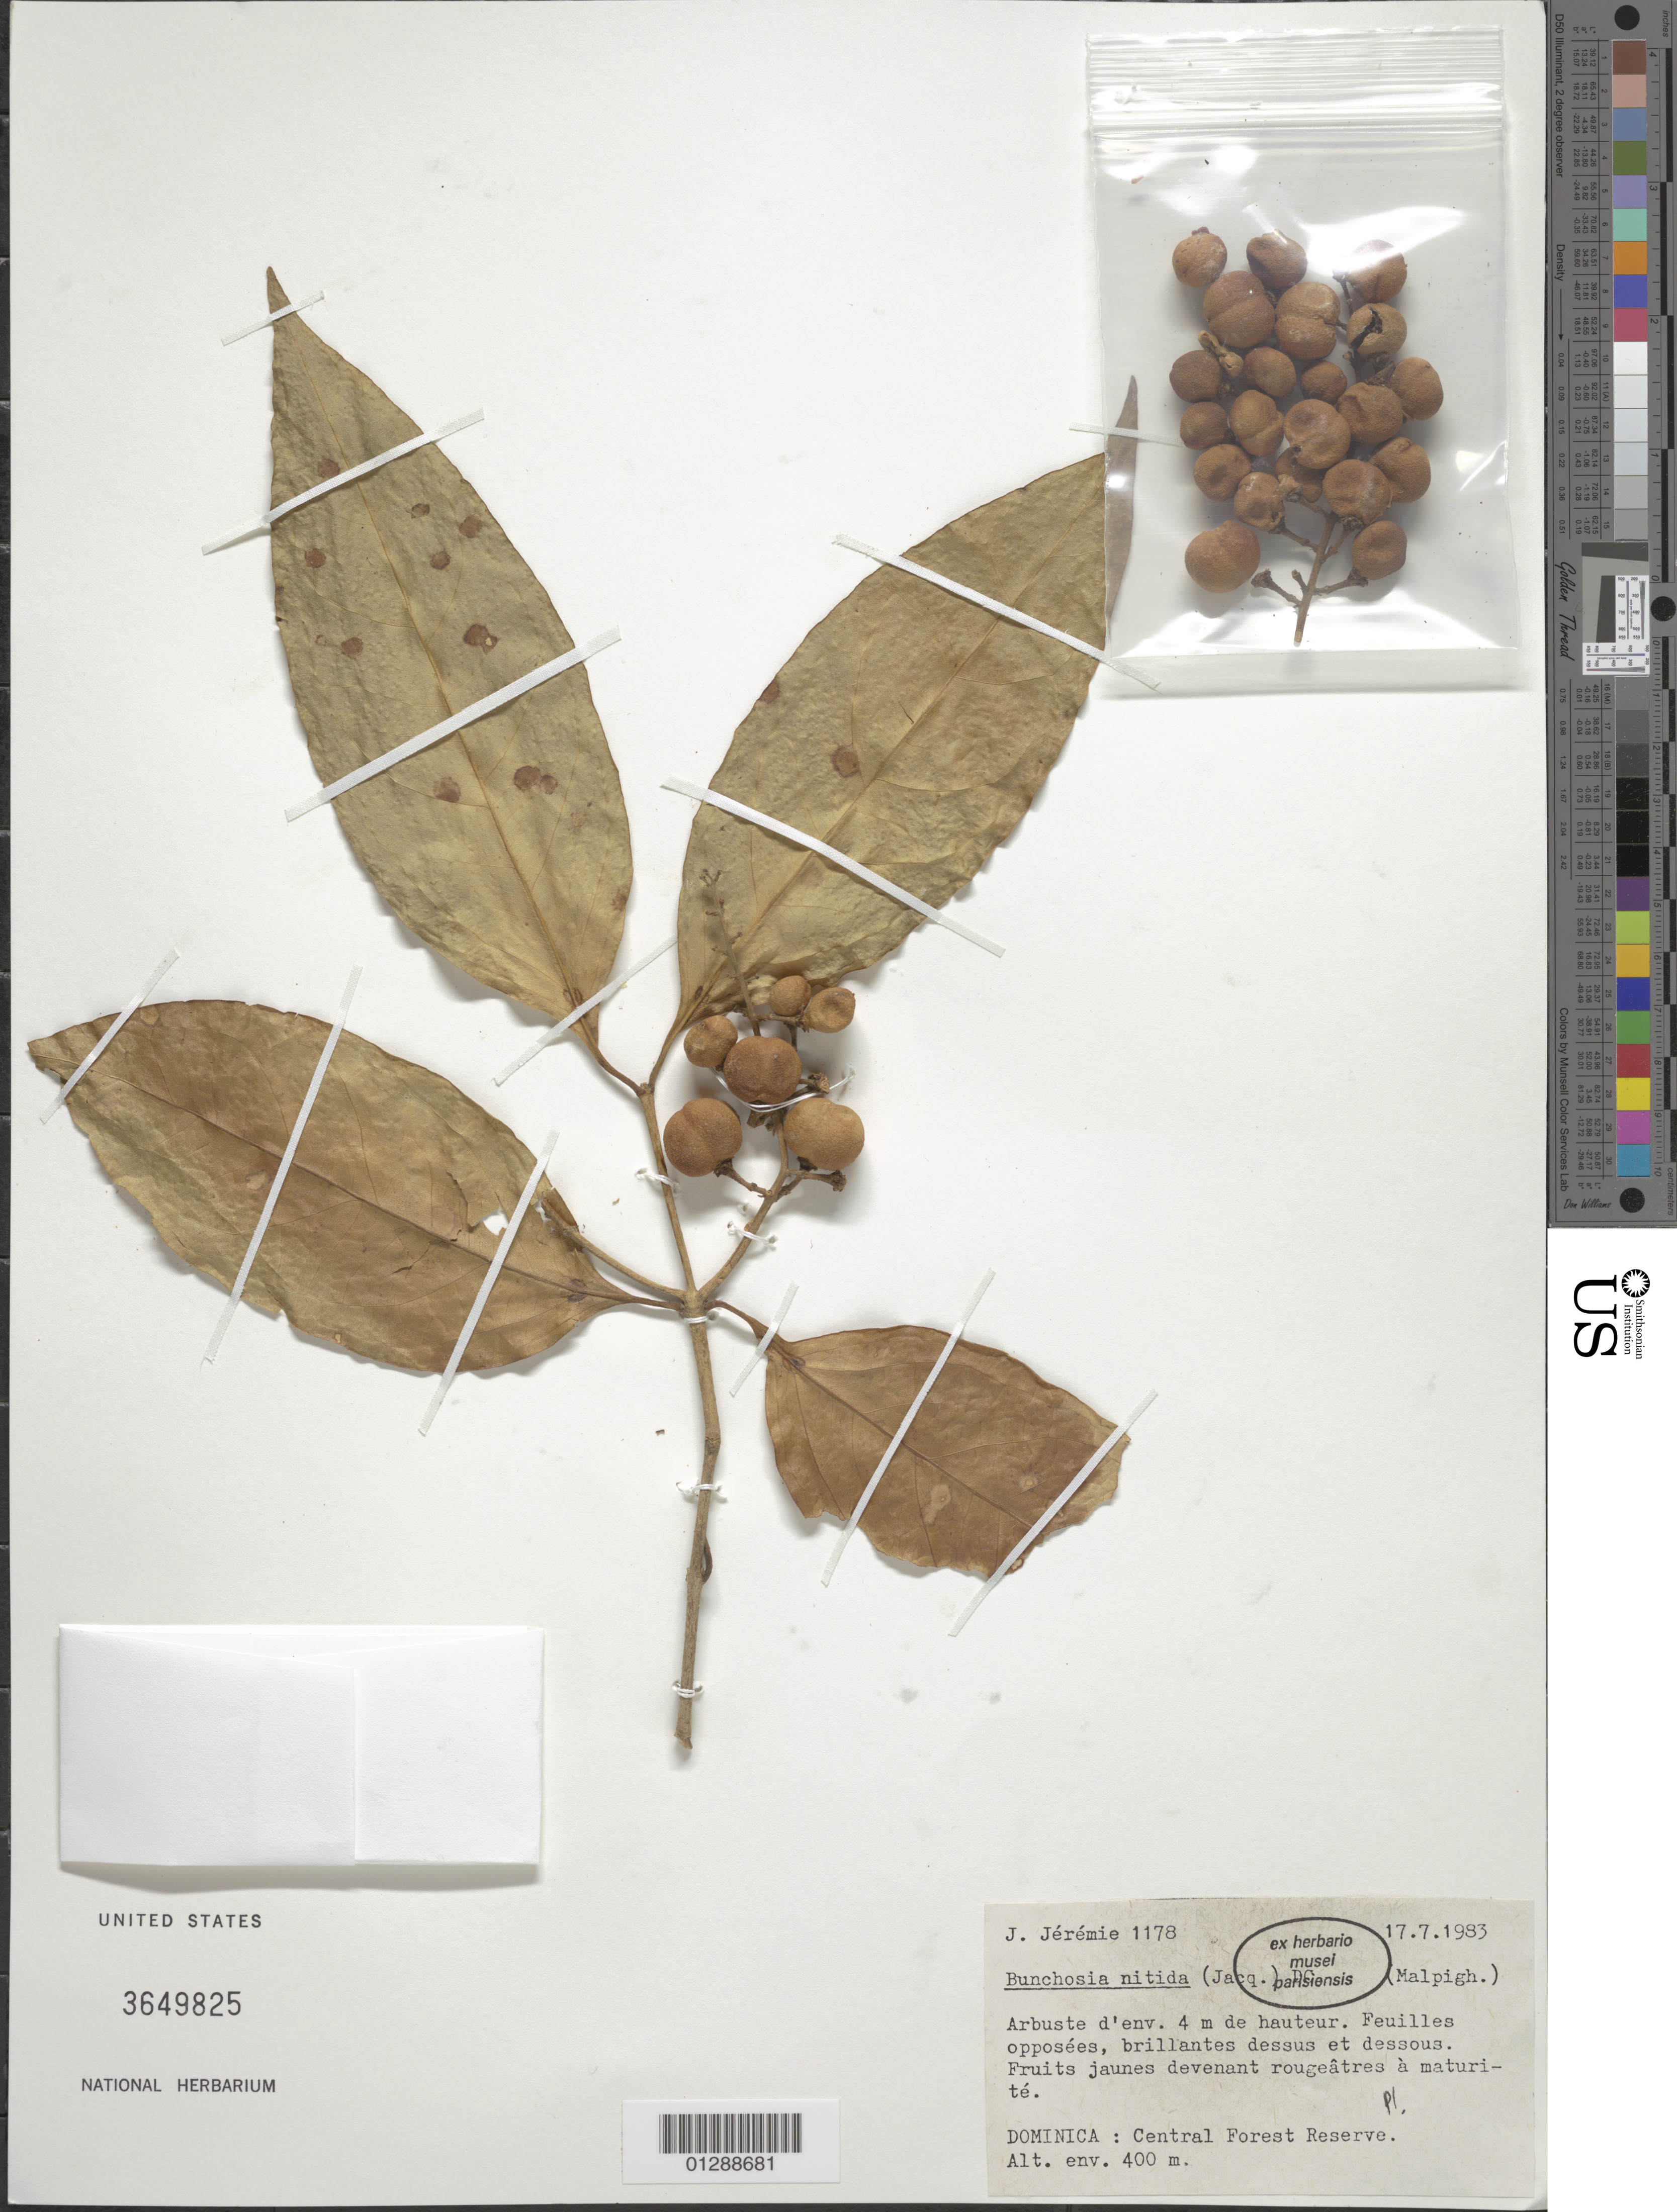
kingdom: Plantae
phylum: Tracheophyta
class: Magnoliopsida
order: Malpighiales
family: Malpighiaceae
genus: Bunchosia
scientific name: Bunchosia nitida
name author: (Jacq.) DC.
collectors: J. Jérémie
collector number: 1178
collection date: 1983-07-17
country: Dominica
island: Dominica I.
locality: Central Forest Reserve.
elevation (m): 400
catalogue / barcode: US 3649825